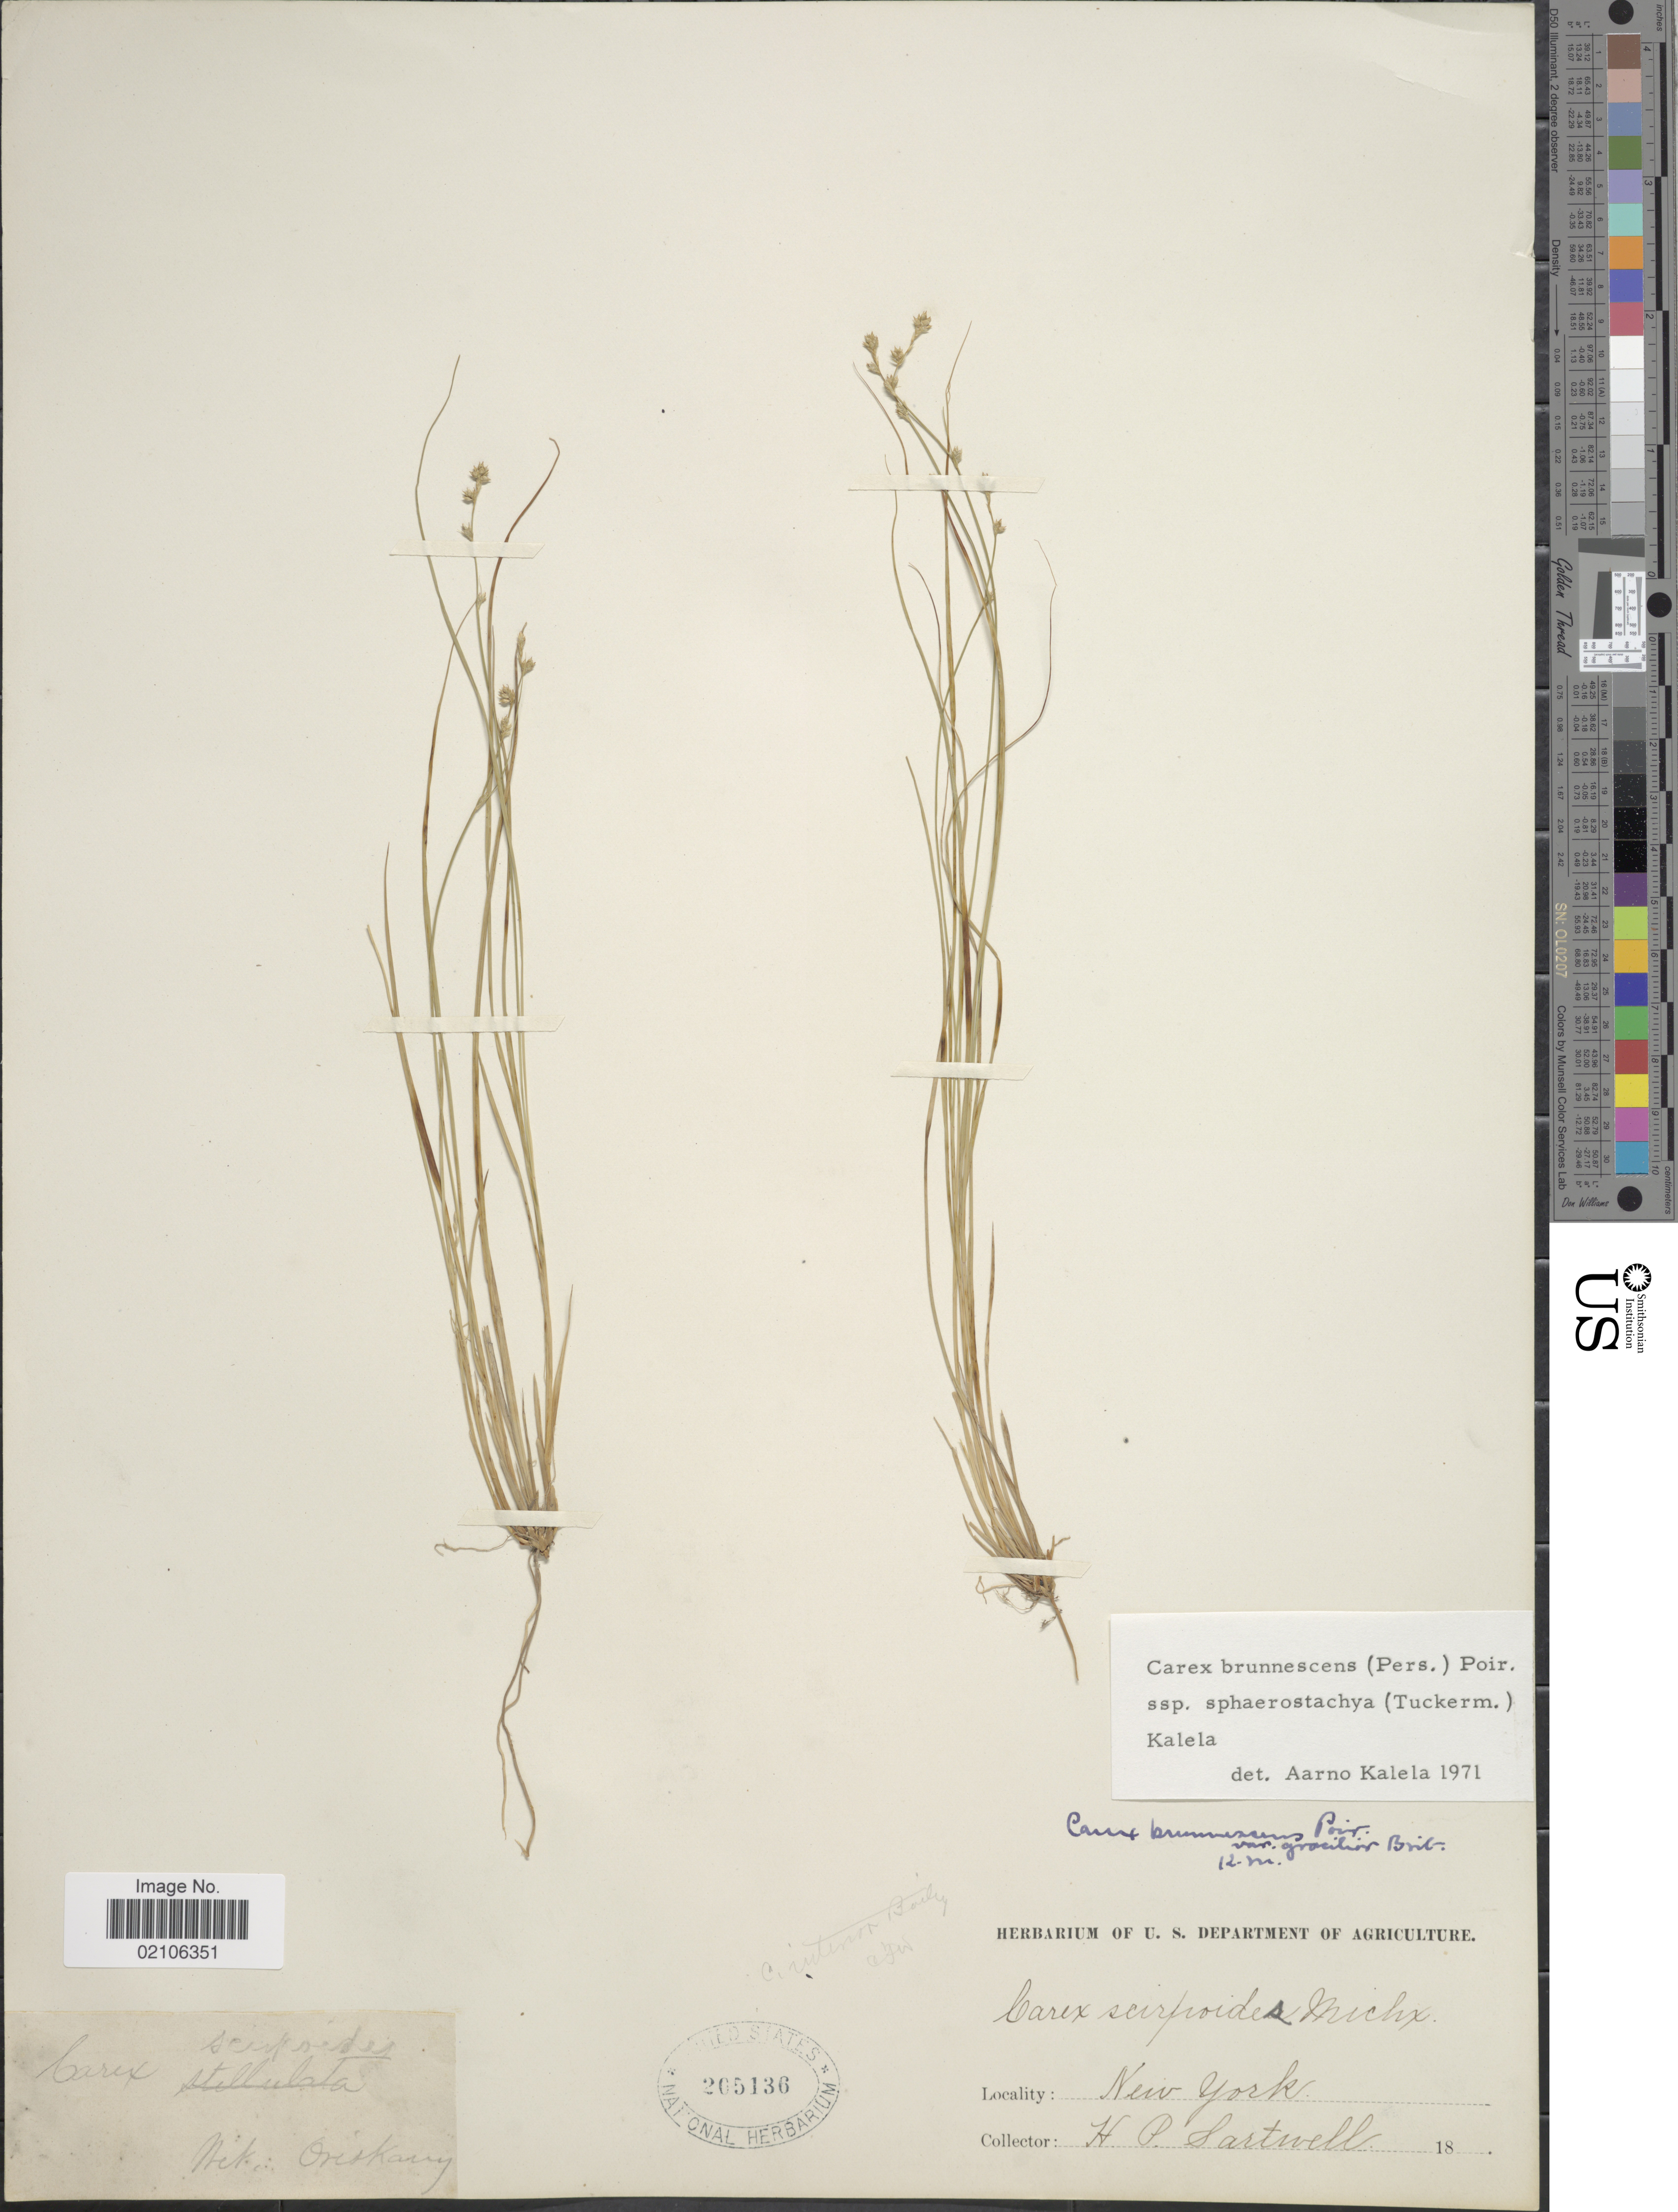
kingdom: Plantae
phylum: Tracheophyta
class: Liliopsida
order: Poales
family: Cyperaceae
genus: Carex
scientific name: Carex brunnescens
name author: (Pers.) Poir.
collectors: H. P. Sartwell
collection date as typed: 18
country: United States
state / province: New York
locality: Mt. Oriskany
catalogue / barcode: US 265136